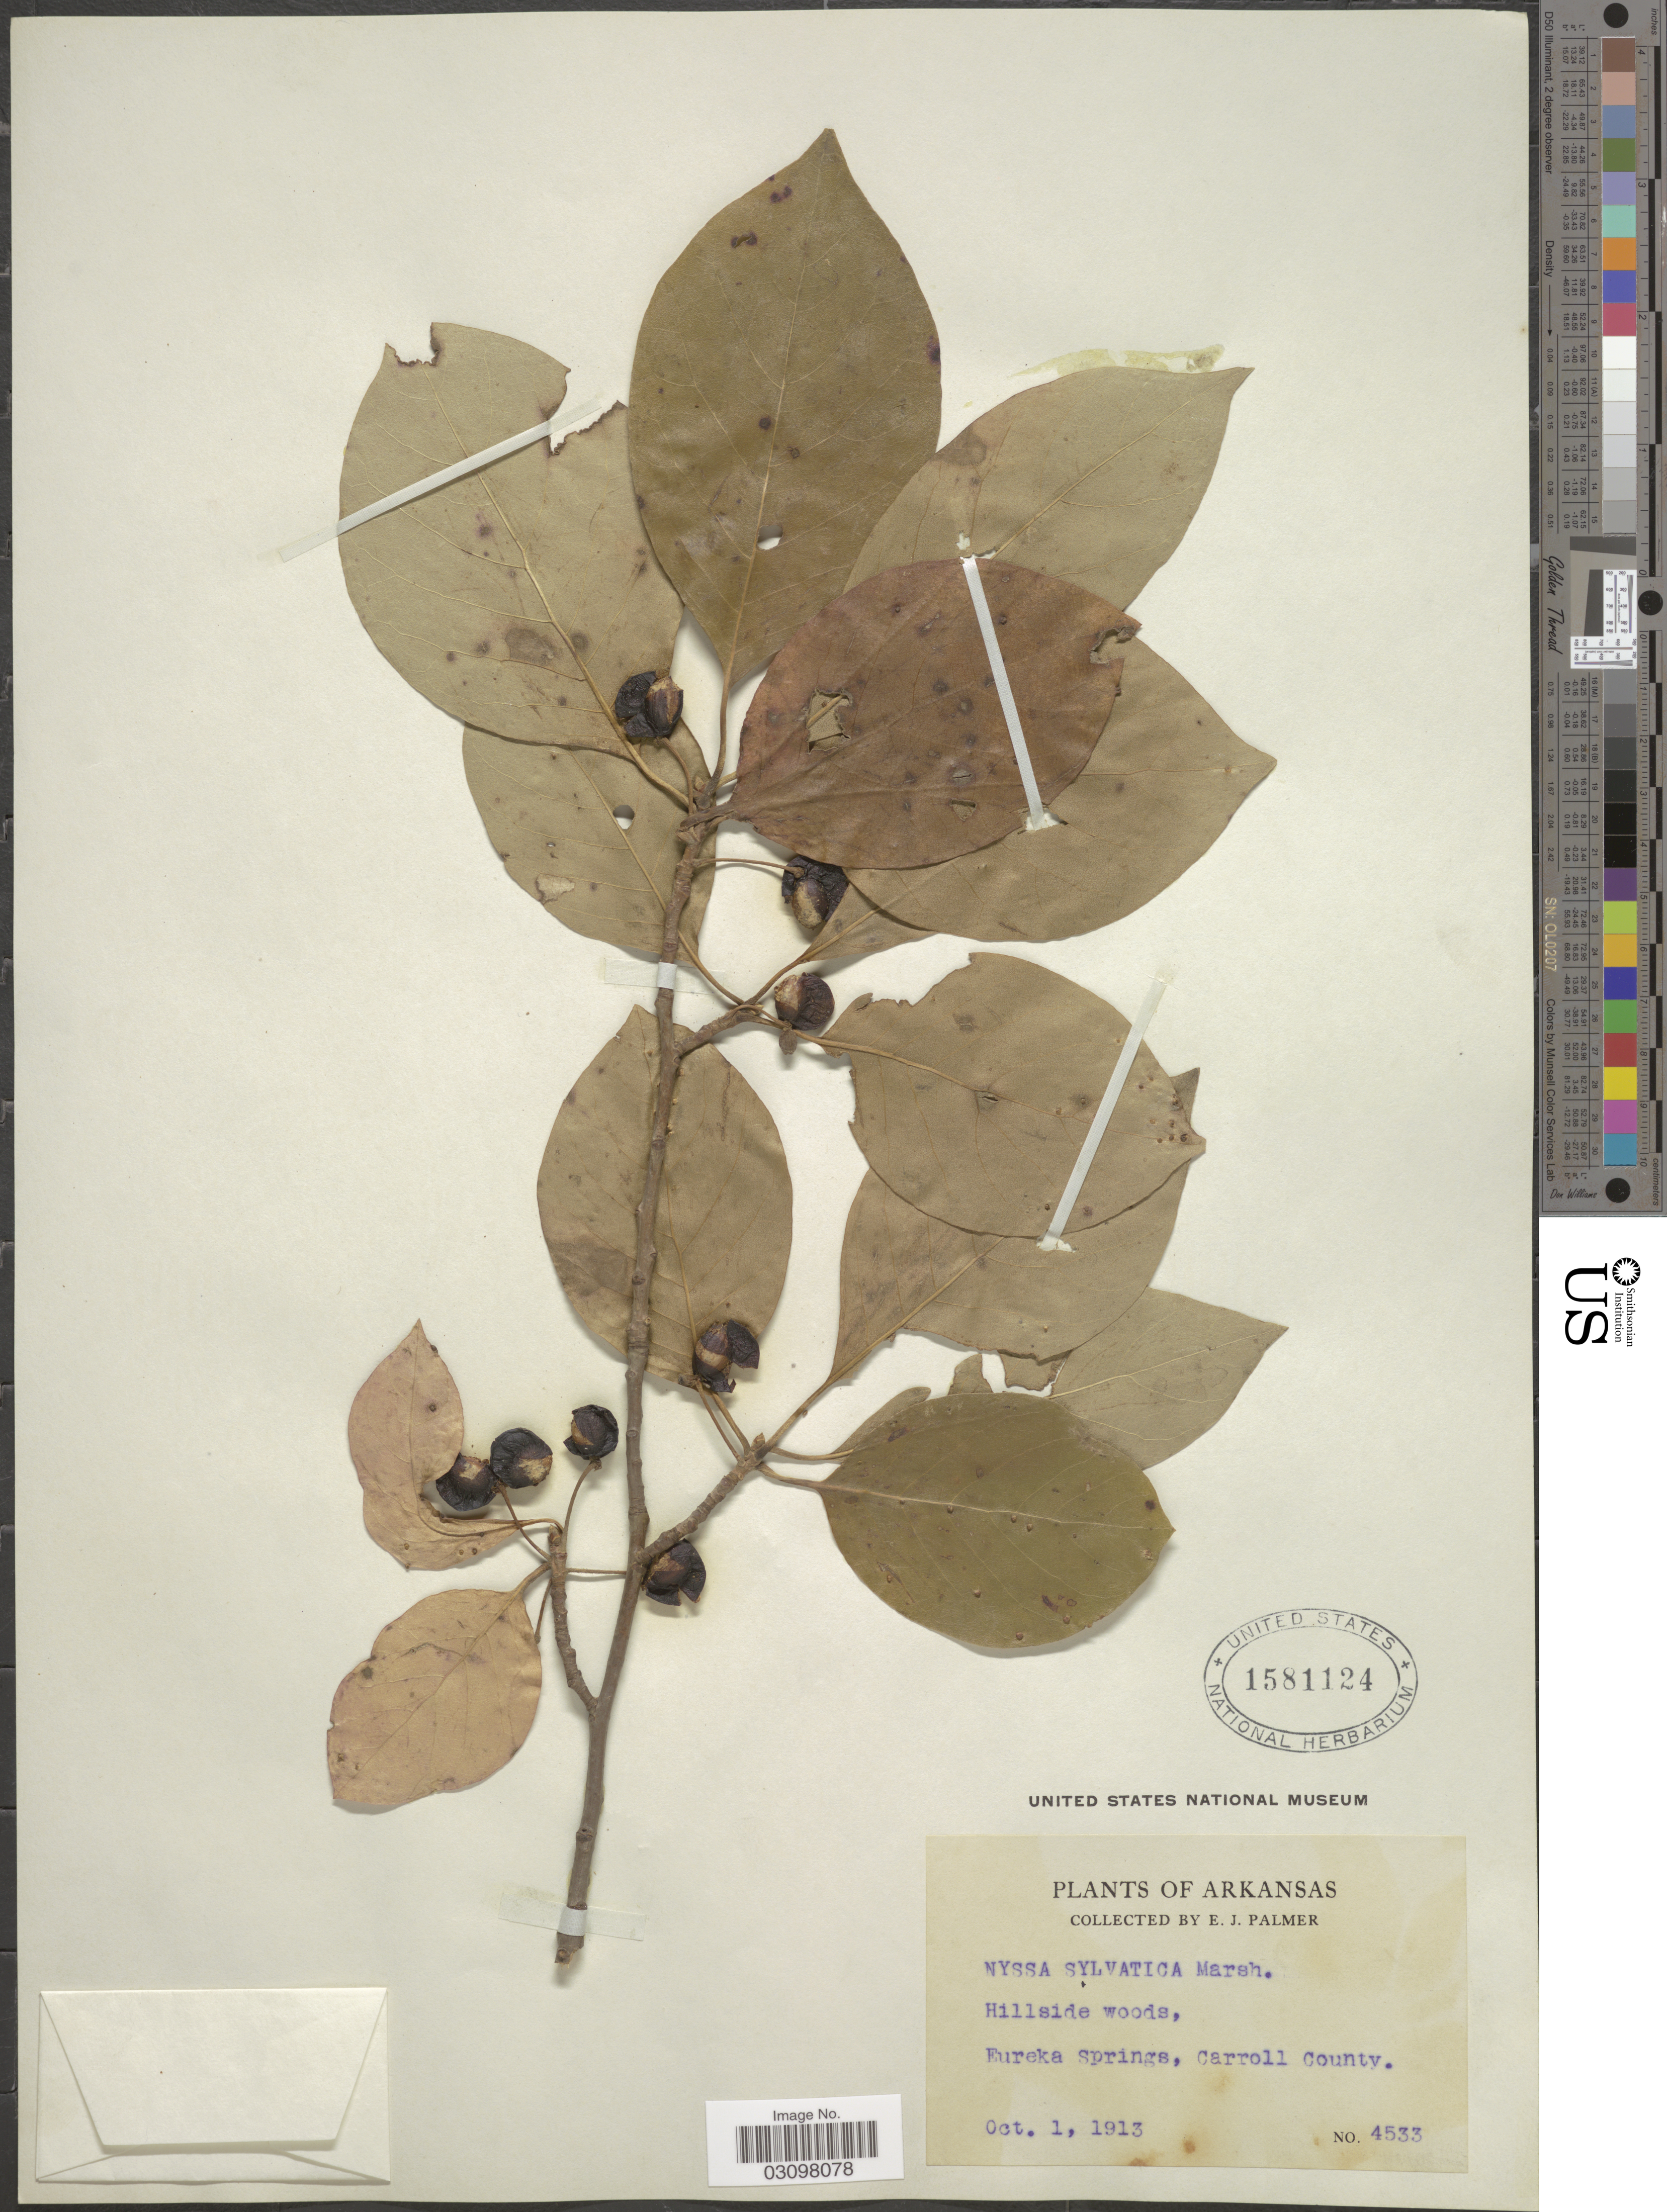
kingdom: Plantae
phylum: Tracheophyta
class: Magnoliopsida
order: Cornales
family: Nyssaceae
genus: Nyssa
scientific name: Nyssa sylvatica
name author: Marshall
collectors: E. J. Palmer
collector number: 4533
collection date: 1913-10-01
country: United States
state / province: Arkansas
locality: Eureka Springs, Carroll County.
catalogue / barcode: US 1581124